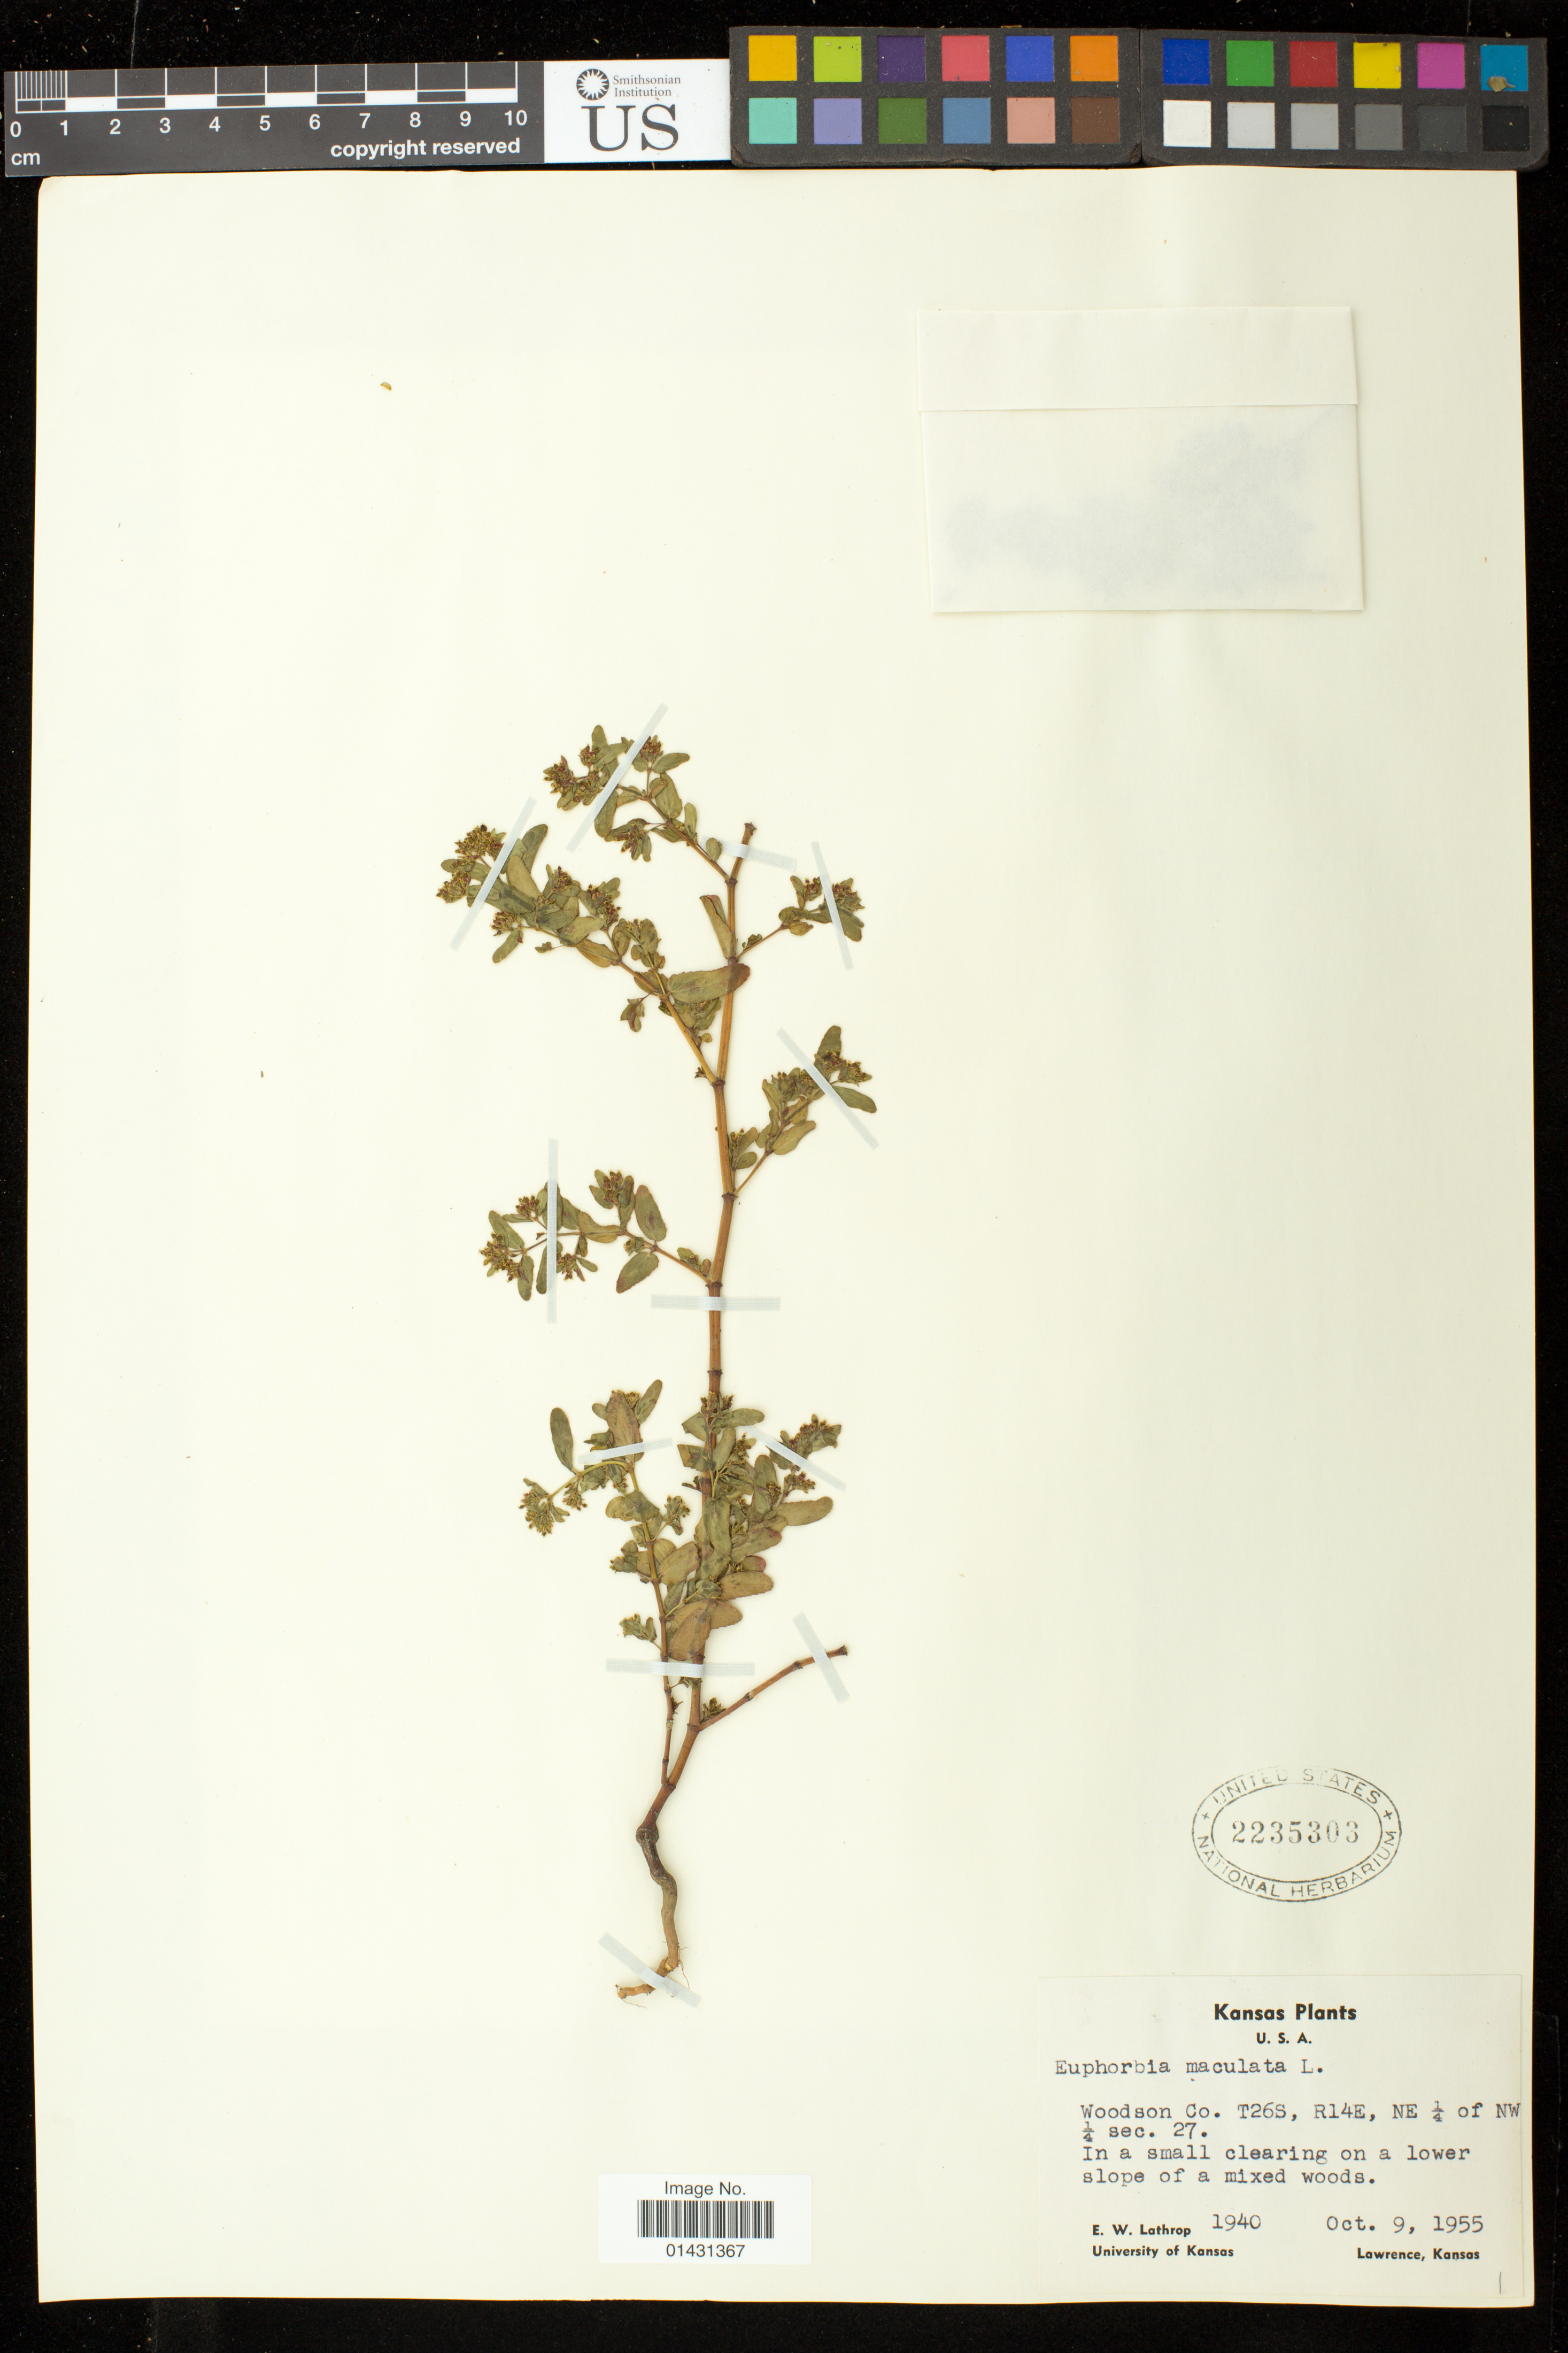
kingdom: Plantae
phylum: Tracheophyta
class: Magnoliopsida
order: Malpighiales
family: Euphorbiaceae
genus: Euphorbia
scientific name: Euphorbia maculata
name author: L.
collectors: E. W. Lathrop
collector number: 1940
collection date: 1955-10-09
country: United States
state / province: Kansas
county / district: Woodson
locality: T26S, R14E, NE 1/4 of NW 1/4 sec. 27.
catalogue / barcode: US 2235303